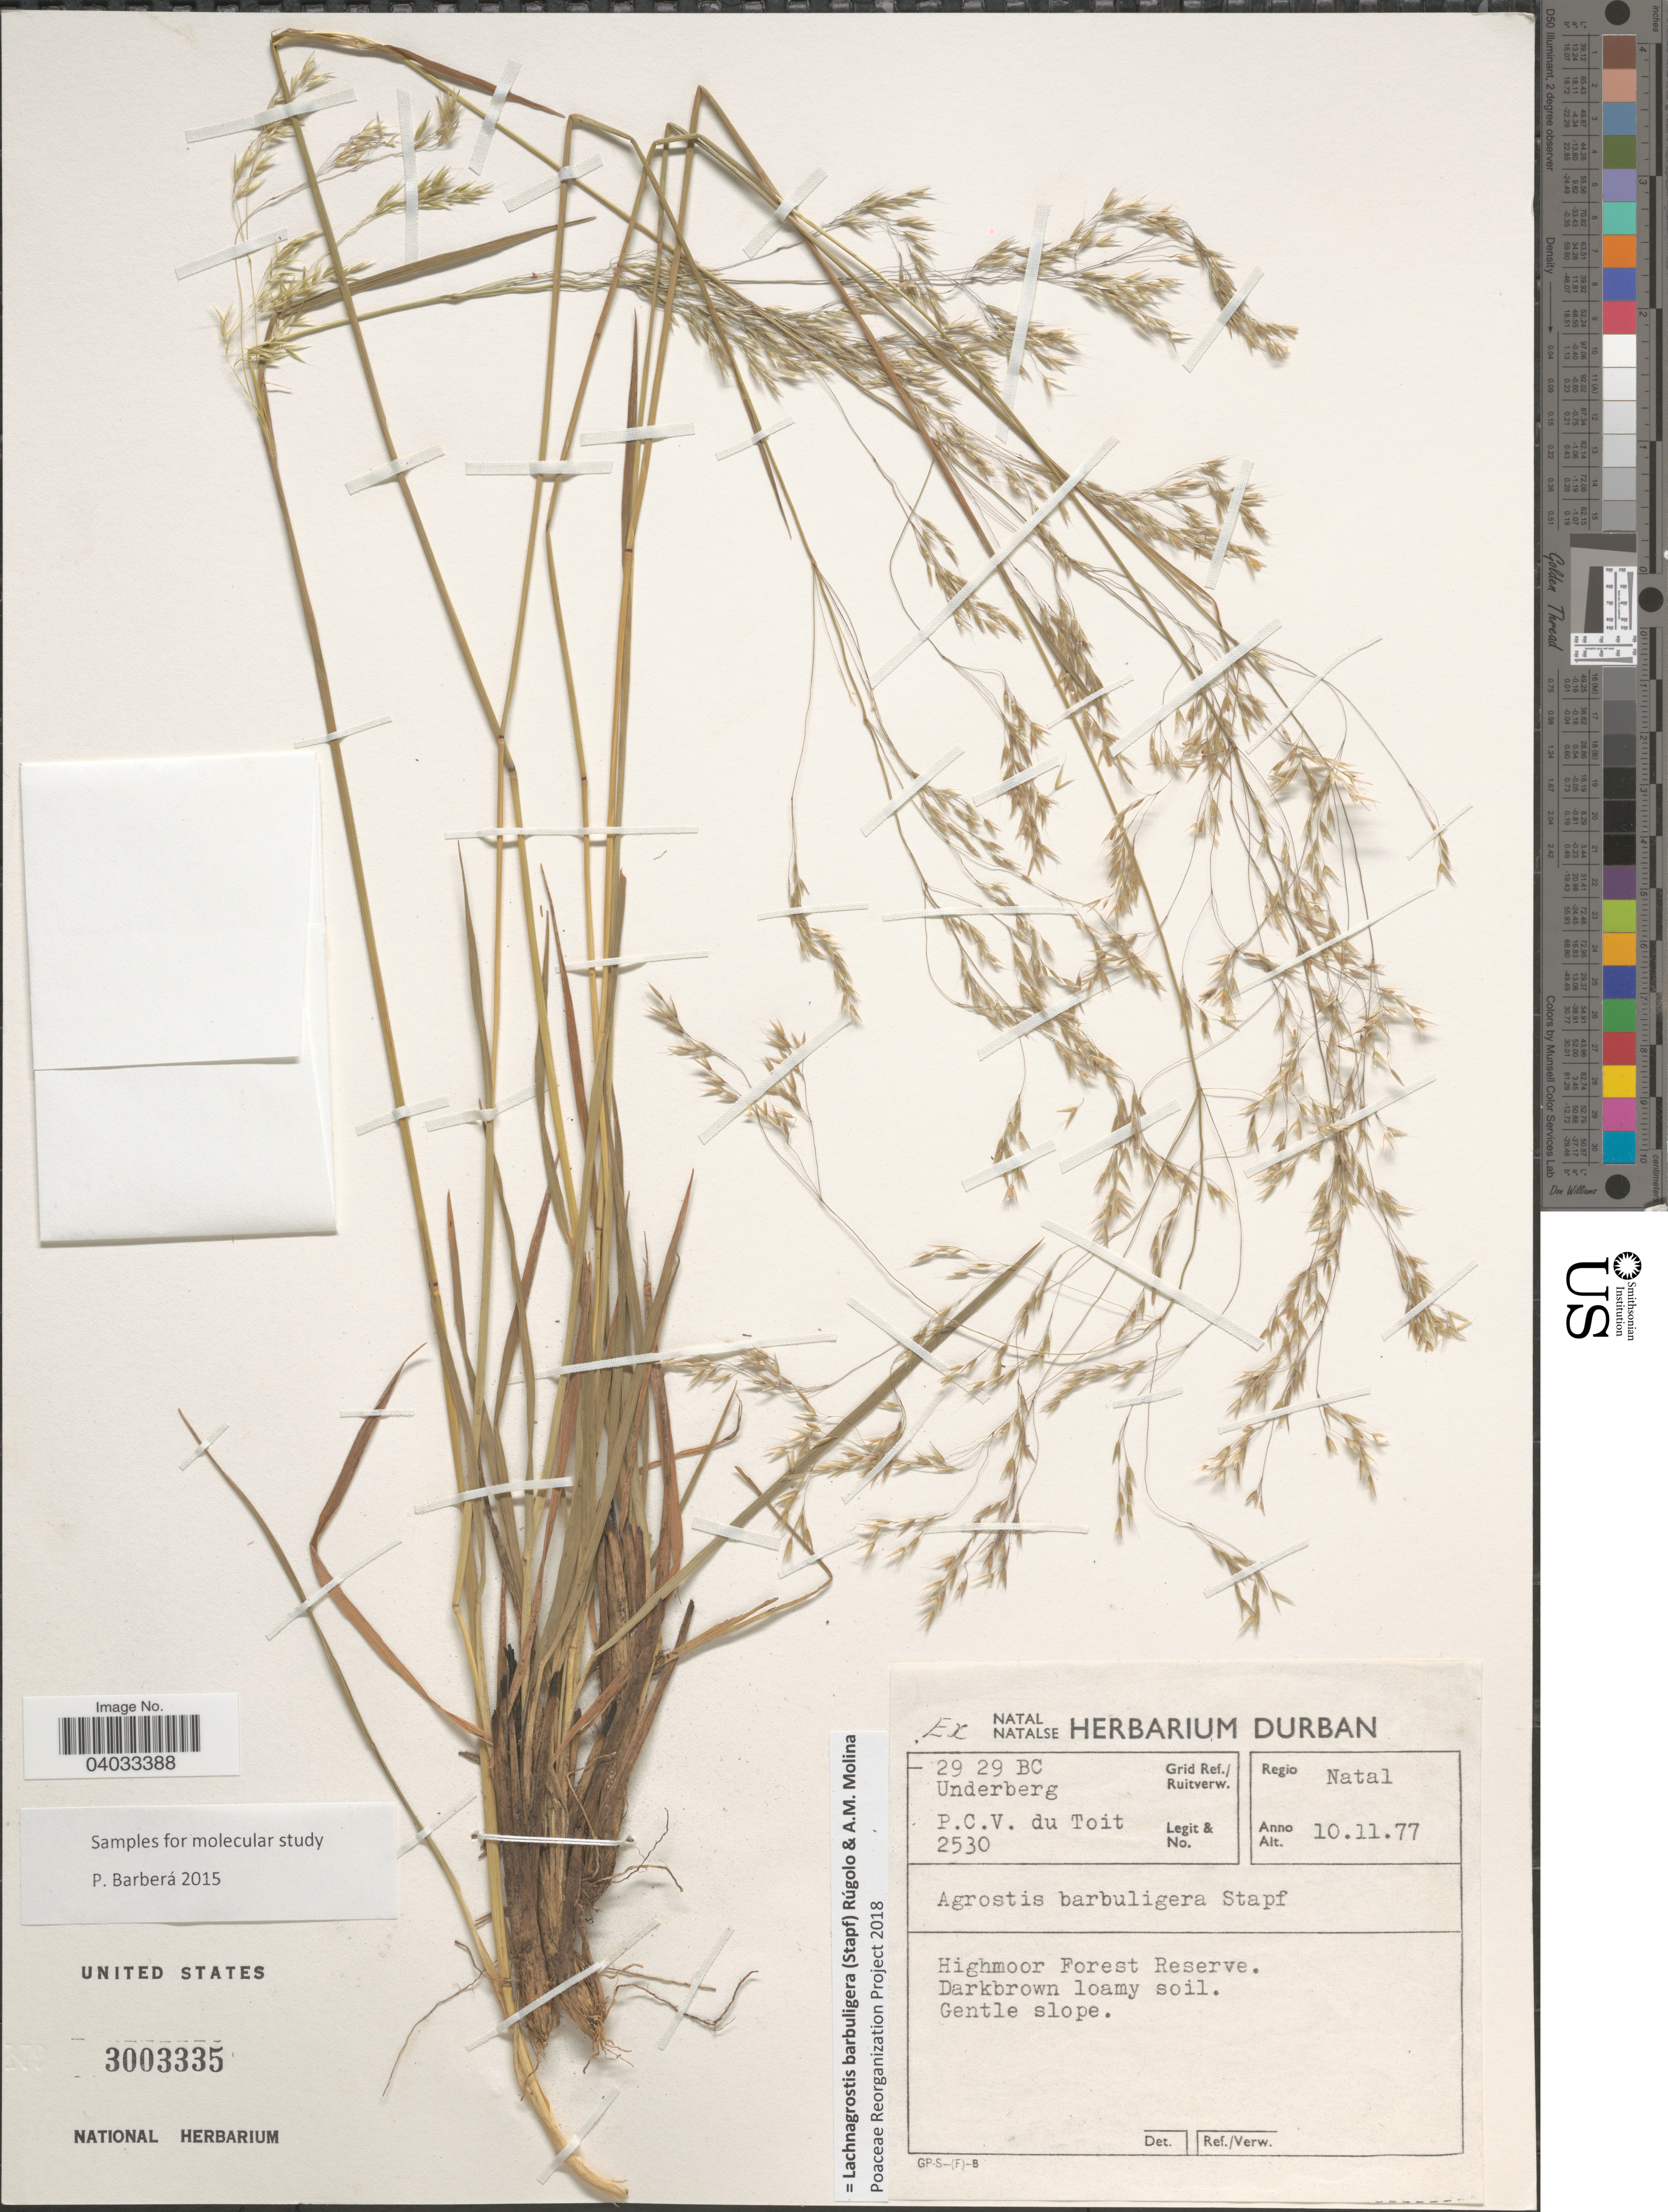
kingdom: Plantae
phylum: Tracheophyta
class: Liliopsida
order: Poales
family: Poaceae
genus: Lachnagrostis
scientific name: Lachnagrostis barbuligera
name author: (Stapf) Rúgolo & A.M. Molina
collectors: P. Du Toit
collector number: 2530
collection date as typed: Transcribed d/m/y: 10/11/77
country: South Africa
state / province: KwaZulu-Natal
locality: Grid Ref./ Ruitverw. 29 29 BC. Underberg. Regio Natal. Highmoor Forest Reserve.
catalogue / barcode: US 3003335